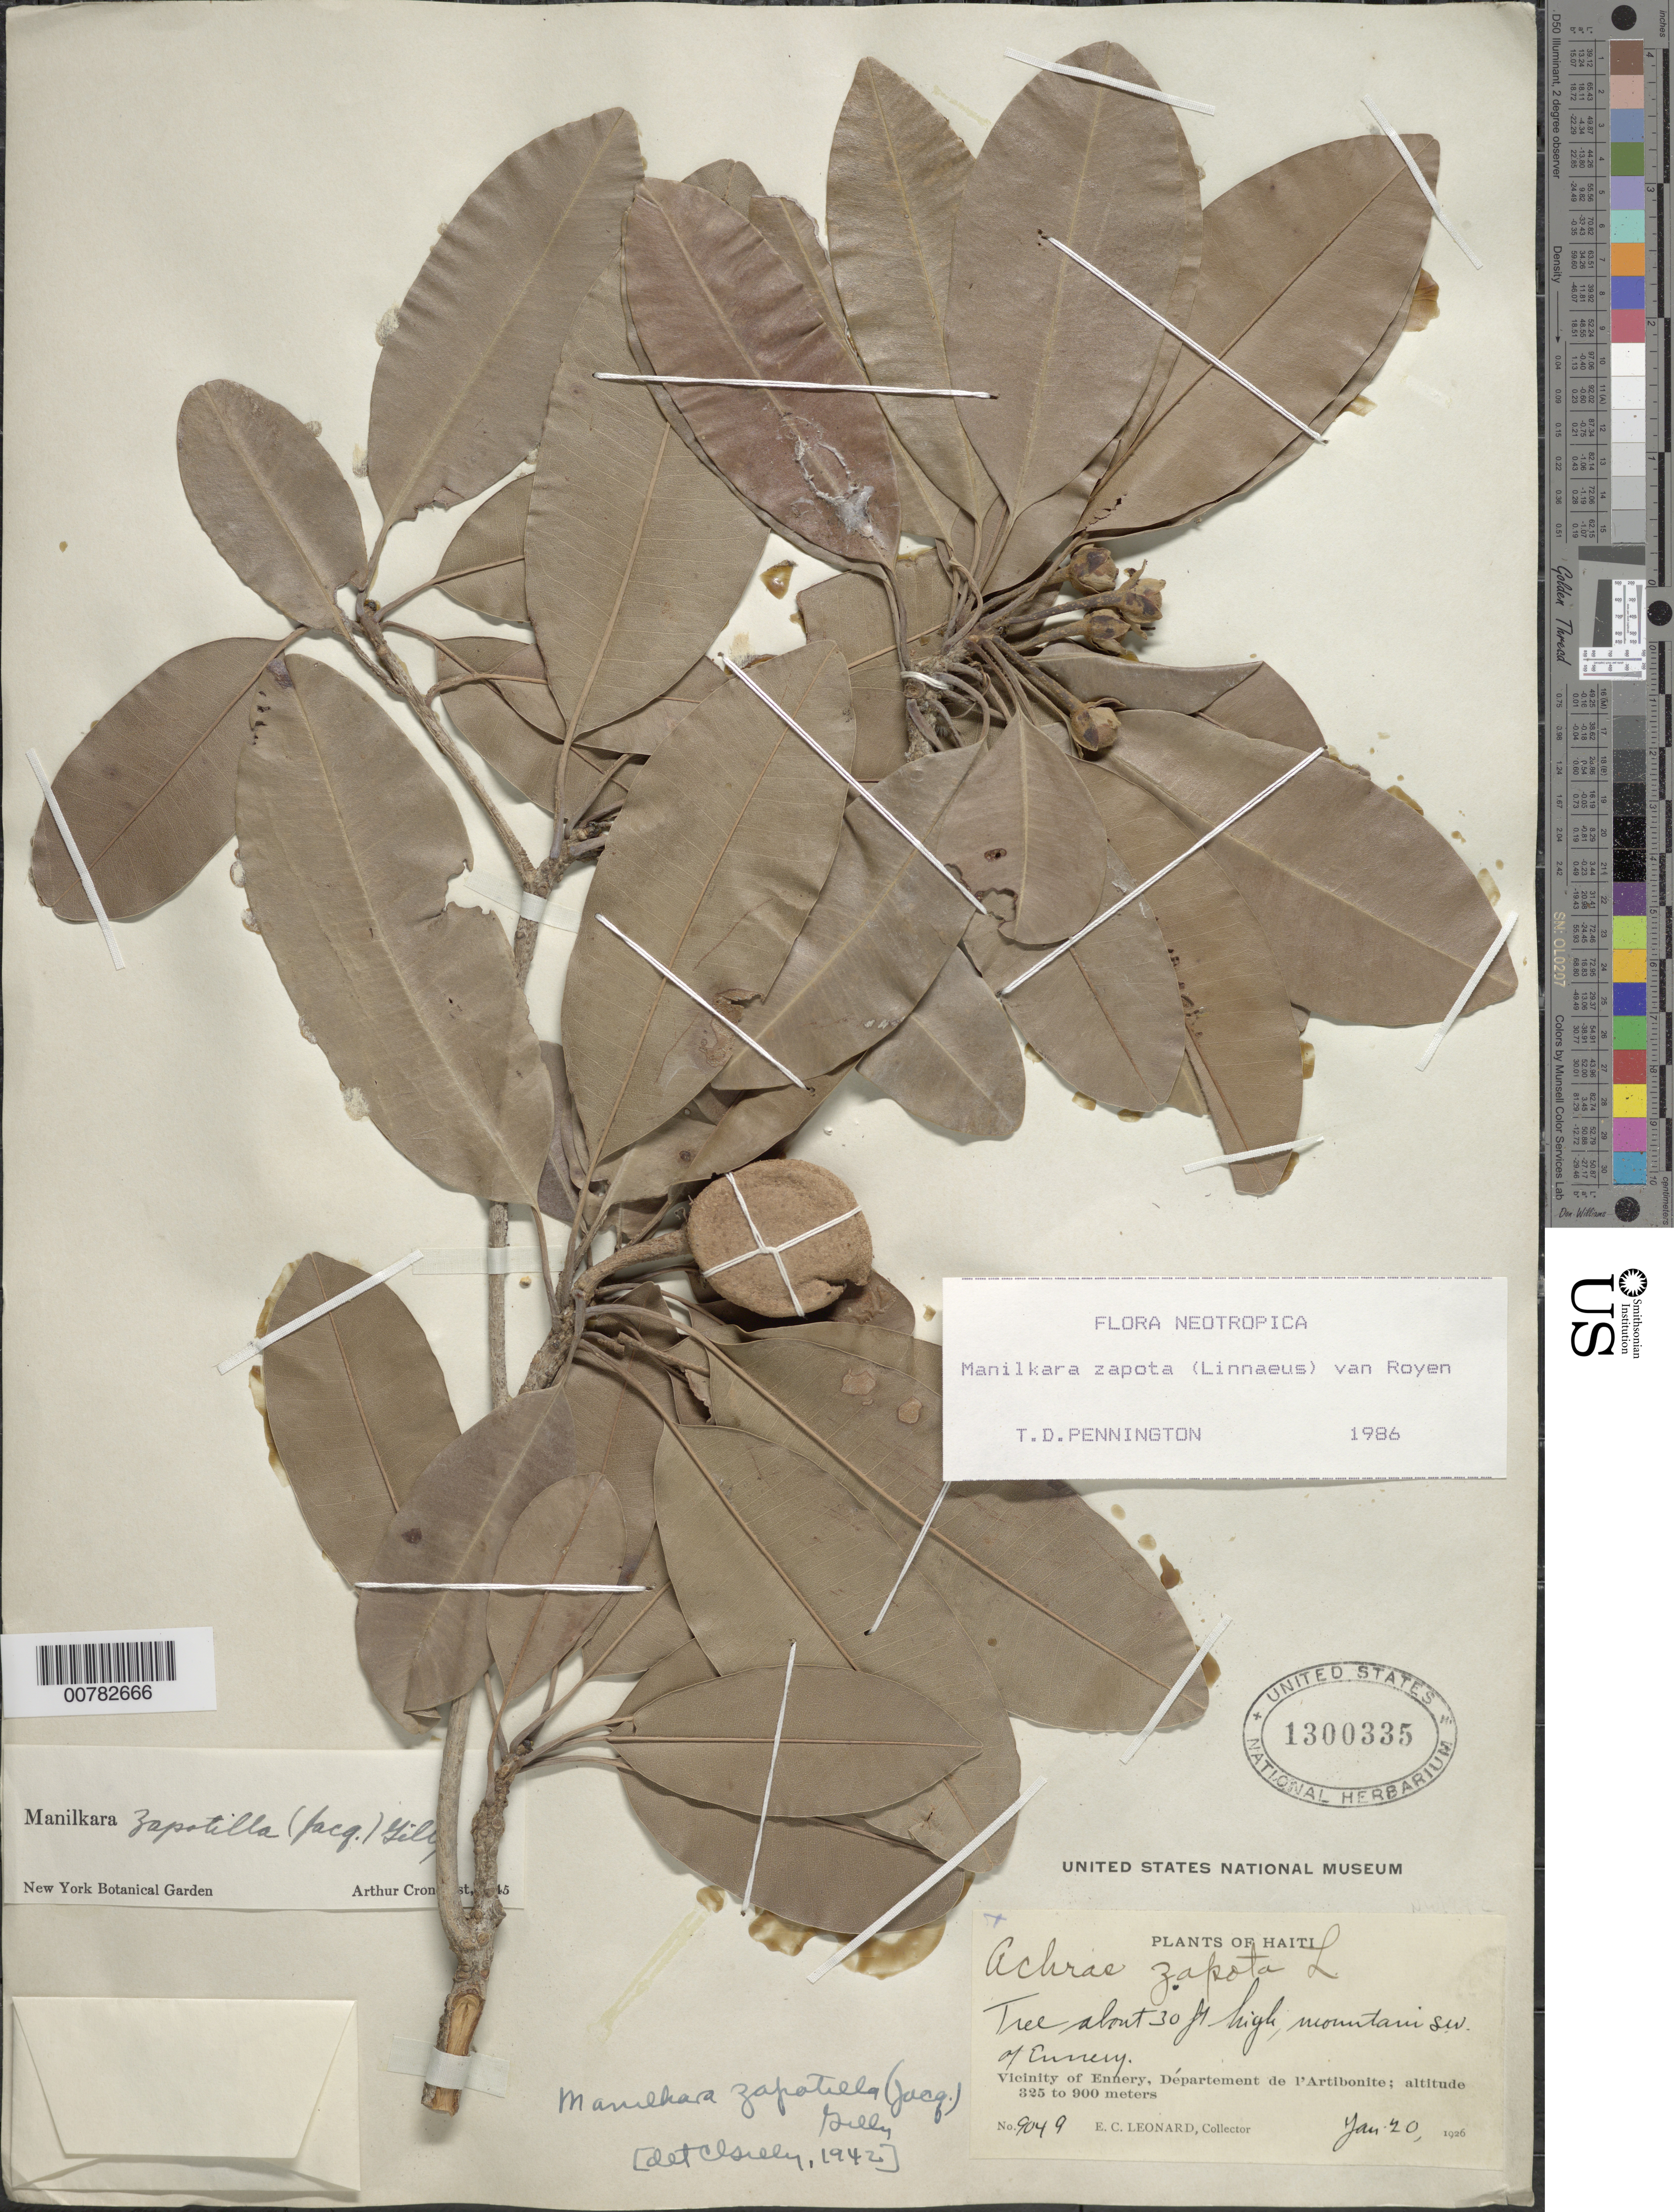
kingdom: Plantae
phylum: Tracheophyta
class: Magnoliopsida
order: Ericales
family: Sapotaceae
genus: Manilkara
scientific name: Manilkara zapota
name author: (L.) P. Royen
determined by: Pennington, T. D., (K)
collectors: E. C. Leonard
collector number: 9049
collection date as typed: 20 Jan 1926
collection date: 1926-01-20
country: Haiti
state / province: Artibonite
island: Hispaniola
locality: Vicinity Ennery, mountains SW of Ennery.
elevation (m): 325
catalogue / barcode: US 1300335